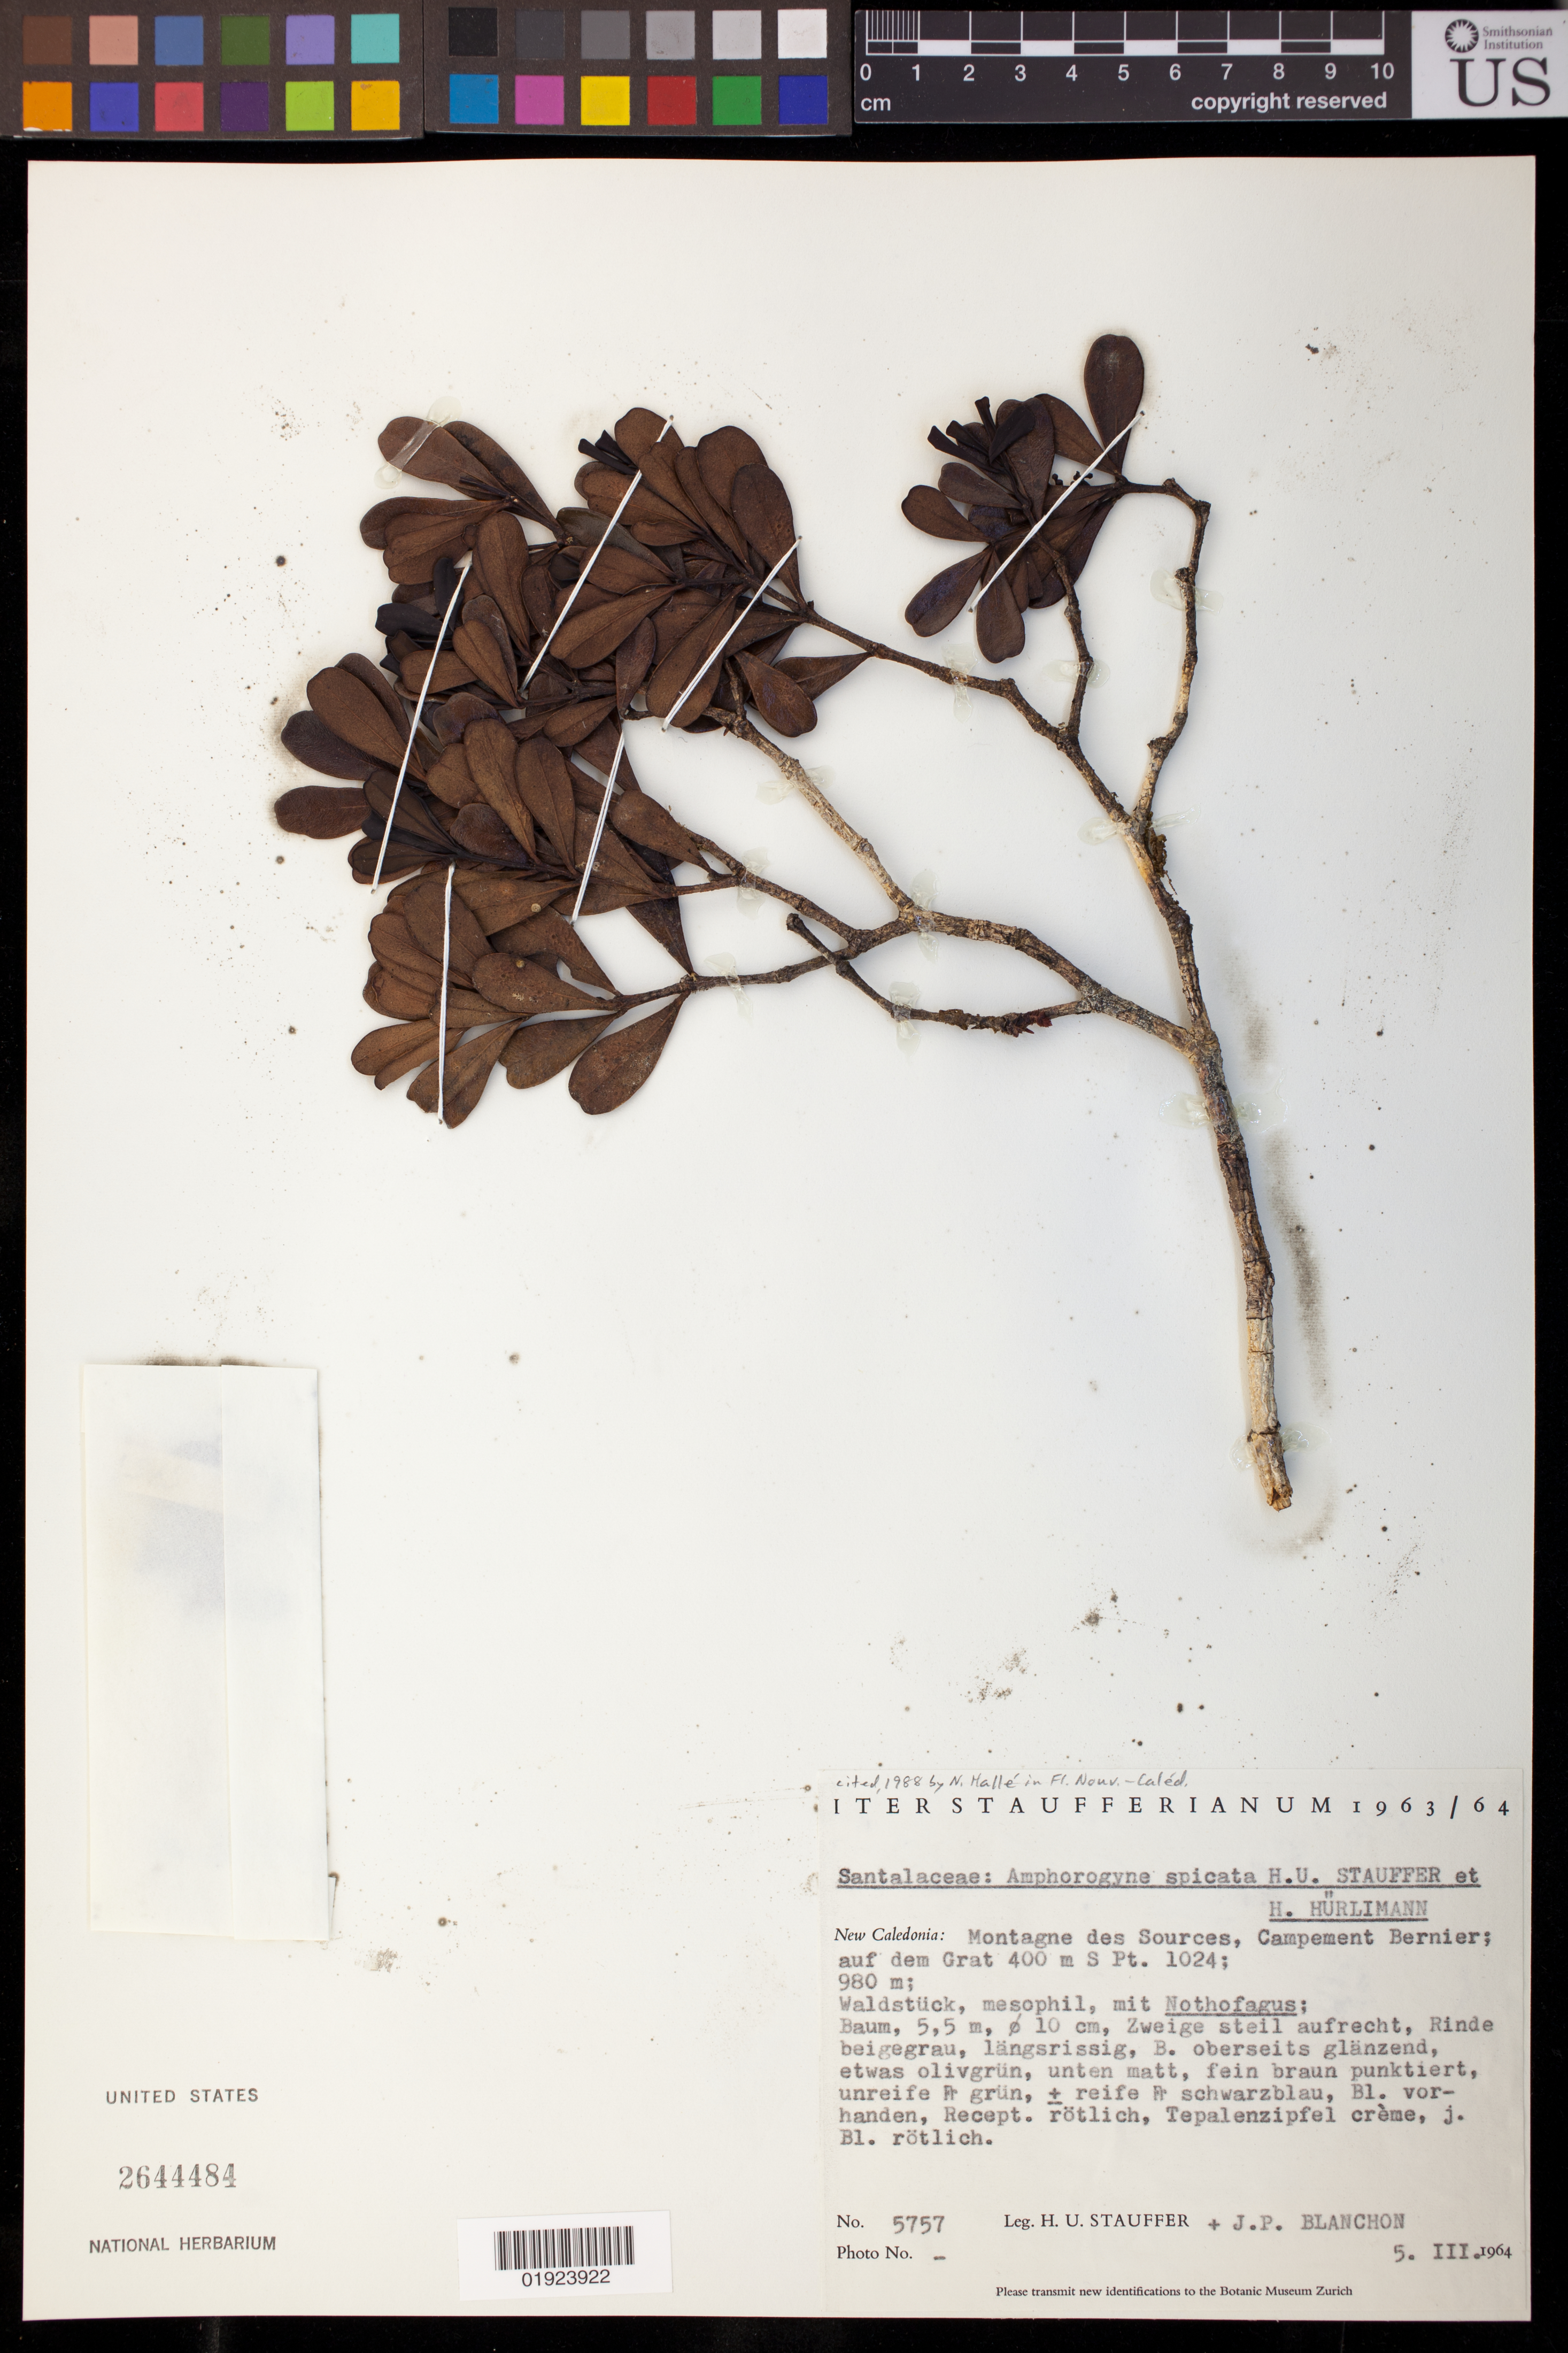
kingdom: Plantae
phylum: Tracheophyta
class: Magnoliopsida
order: Santalales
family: Amphorogynaceae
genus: Amphorogyne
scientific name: Amphorogyne spicata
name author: Stauffer & Hürl.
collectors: H. U. Stauffer & J. Blanchon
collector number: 5757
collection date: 1964-03-05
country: New Caledonia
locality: Montagne des Sources (Mountain), Campement Bernier; on the ridge 400m S Pt. 1024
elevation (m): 980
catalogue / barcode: US 2644484